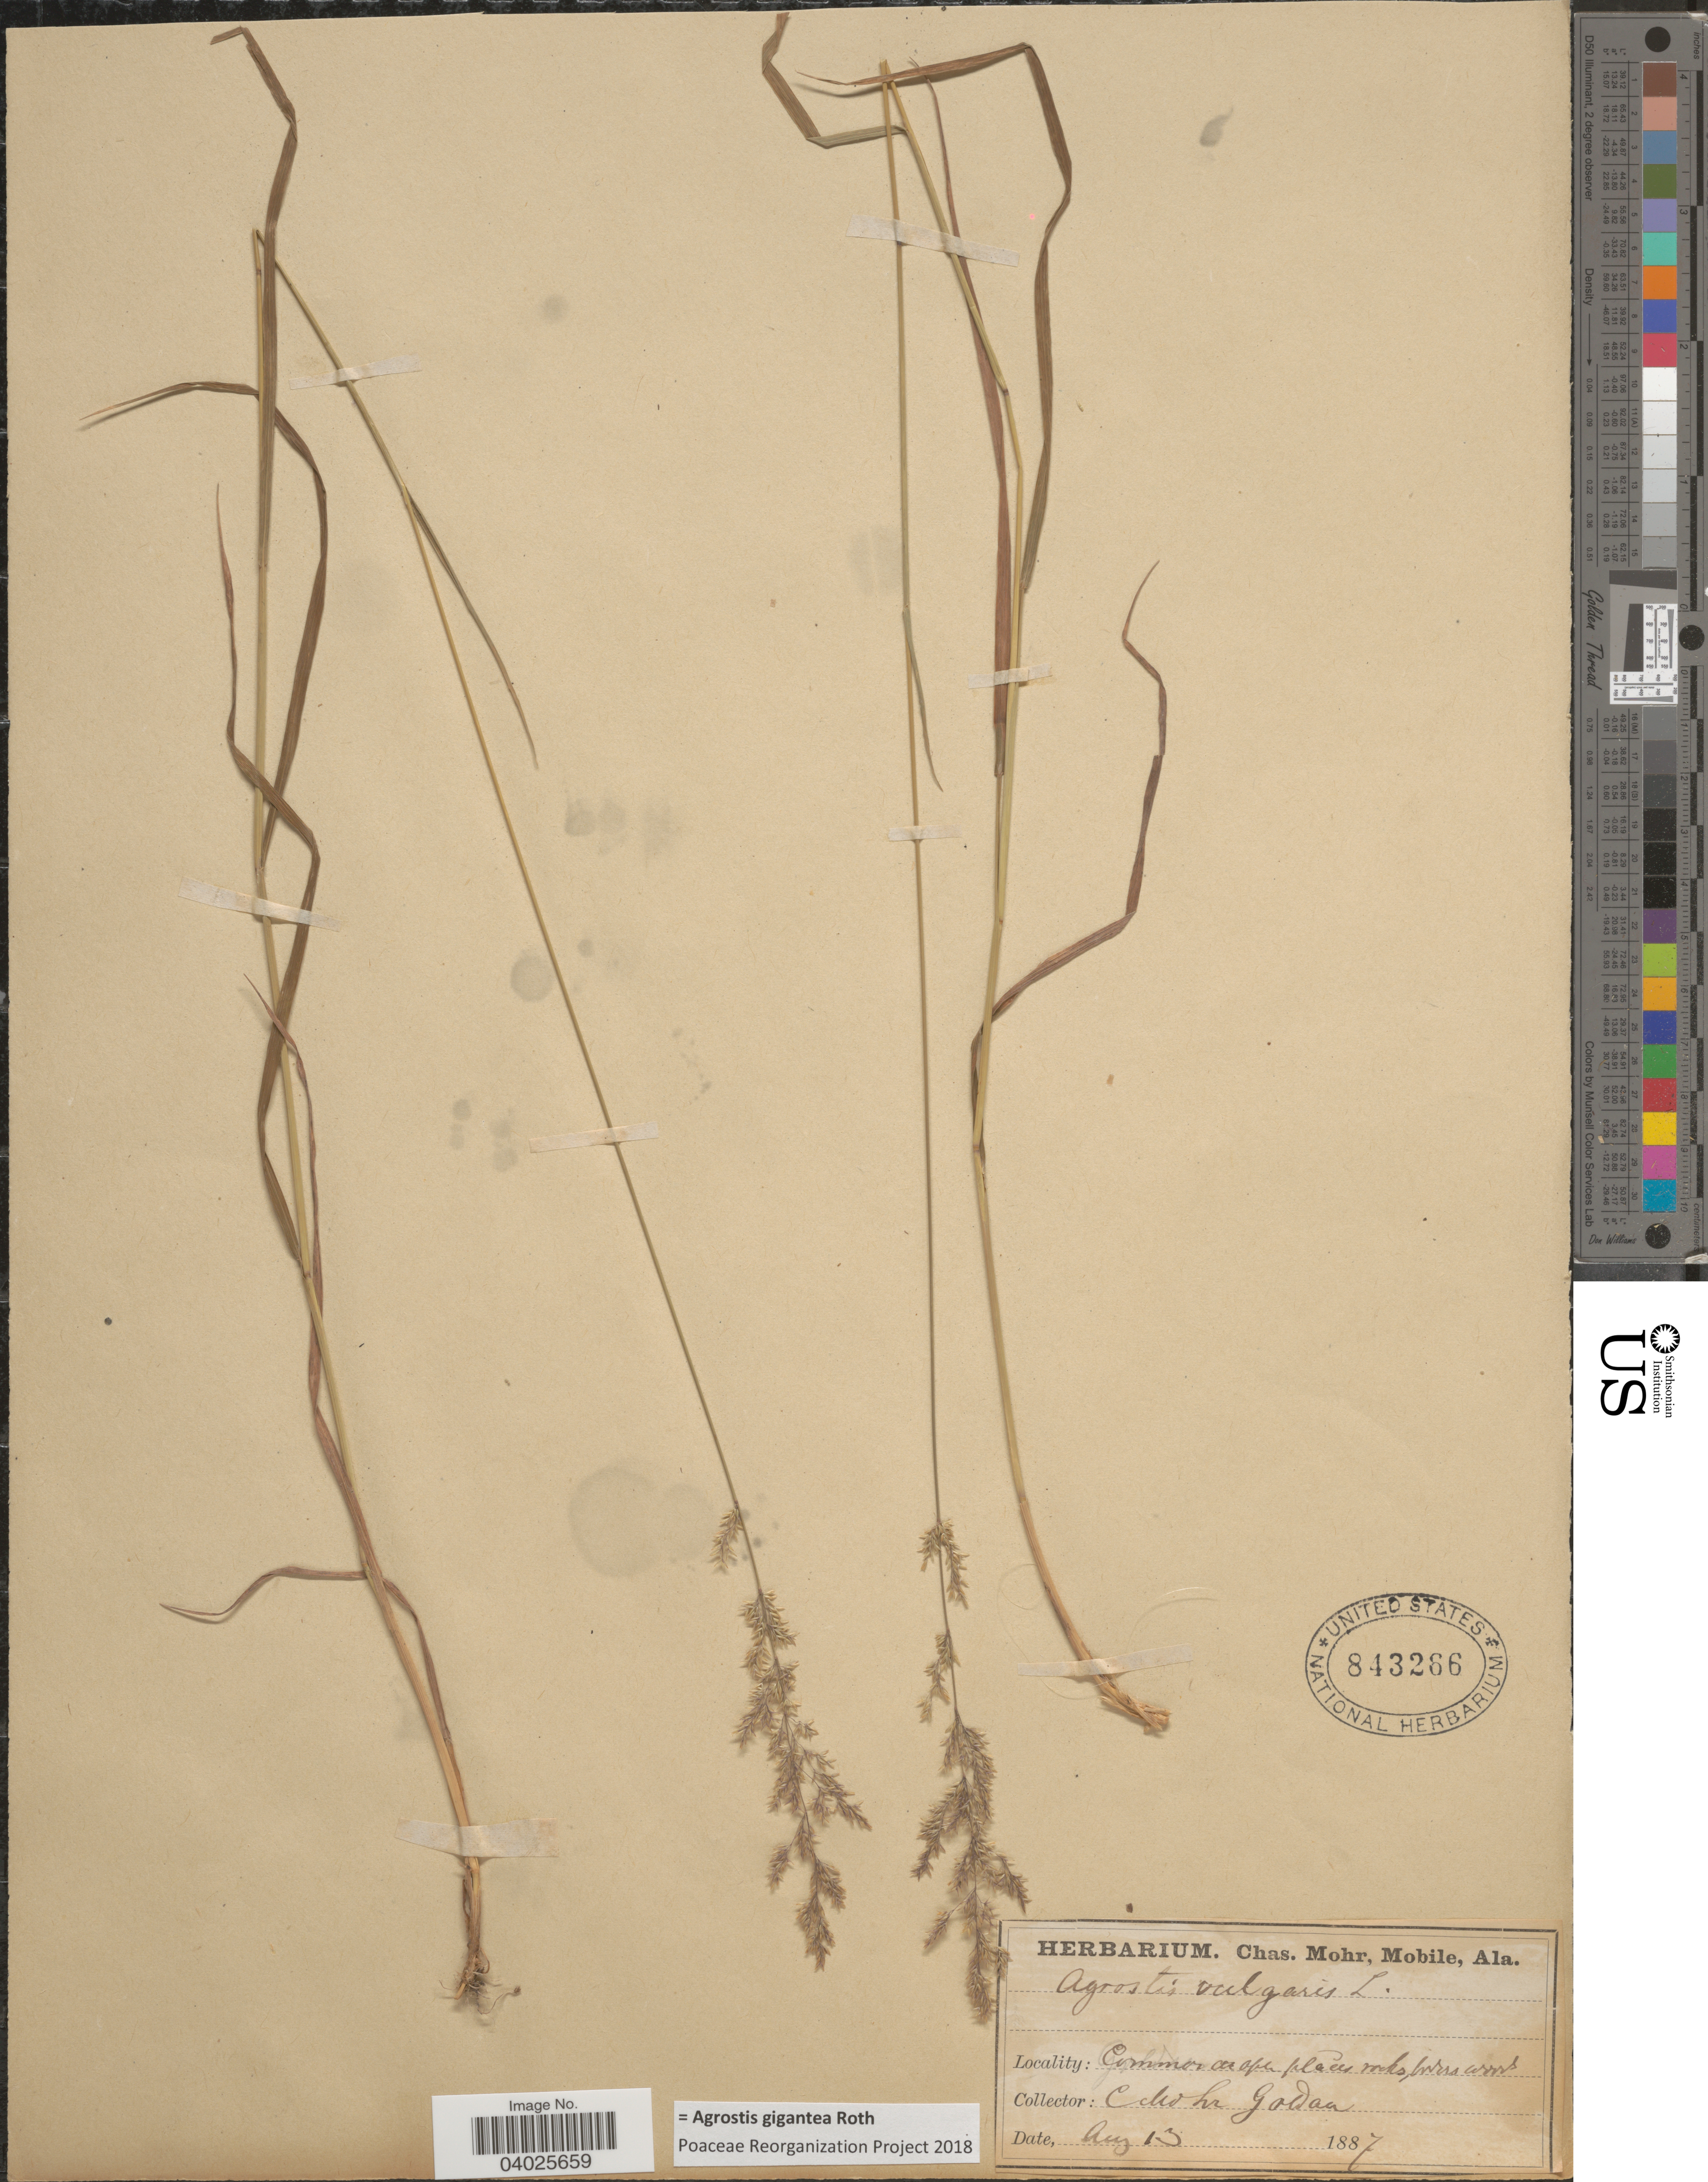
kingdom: Plantae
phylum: Tracheophyta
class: Liliopsida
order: Poales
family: Poaceae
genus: Agrostis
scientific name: Agrostis gigantea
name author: Roth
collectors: Mohr, C. T. (herbarium)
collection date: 1887-08-13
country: Switzerland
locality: Goldau.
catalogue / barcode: US 843266